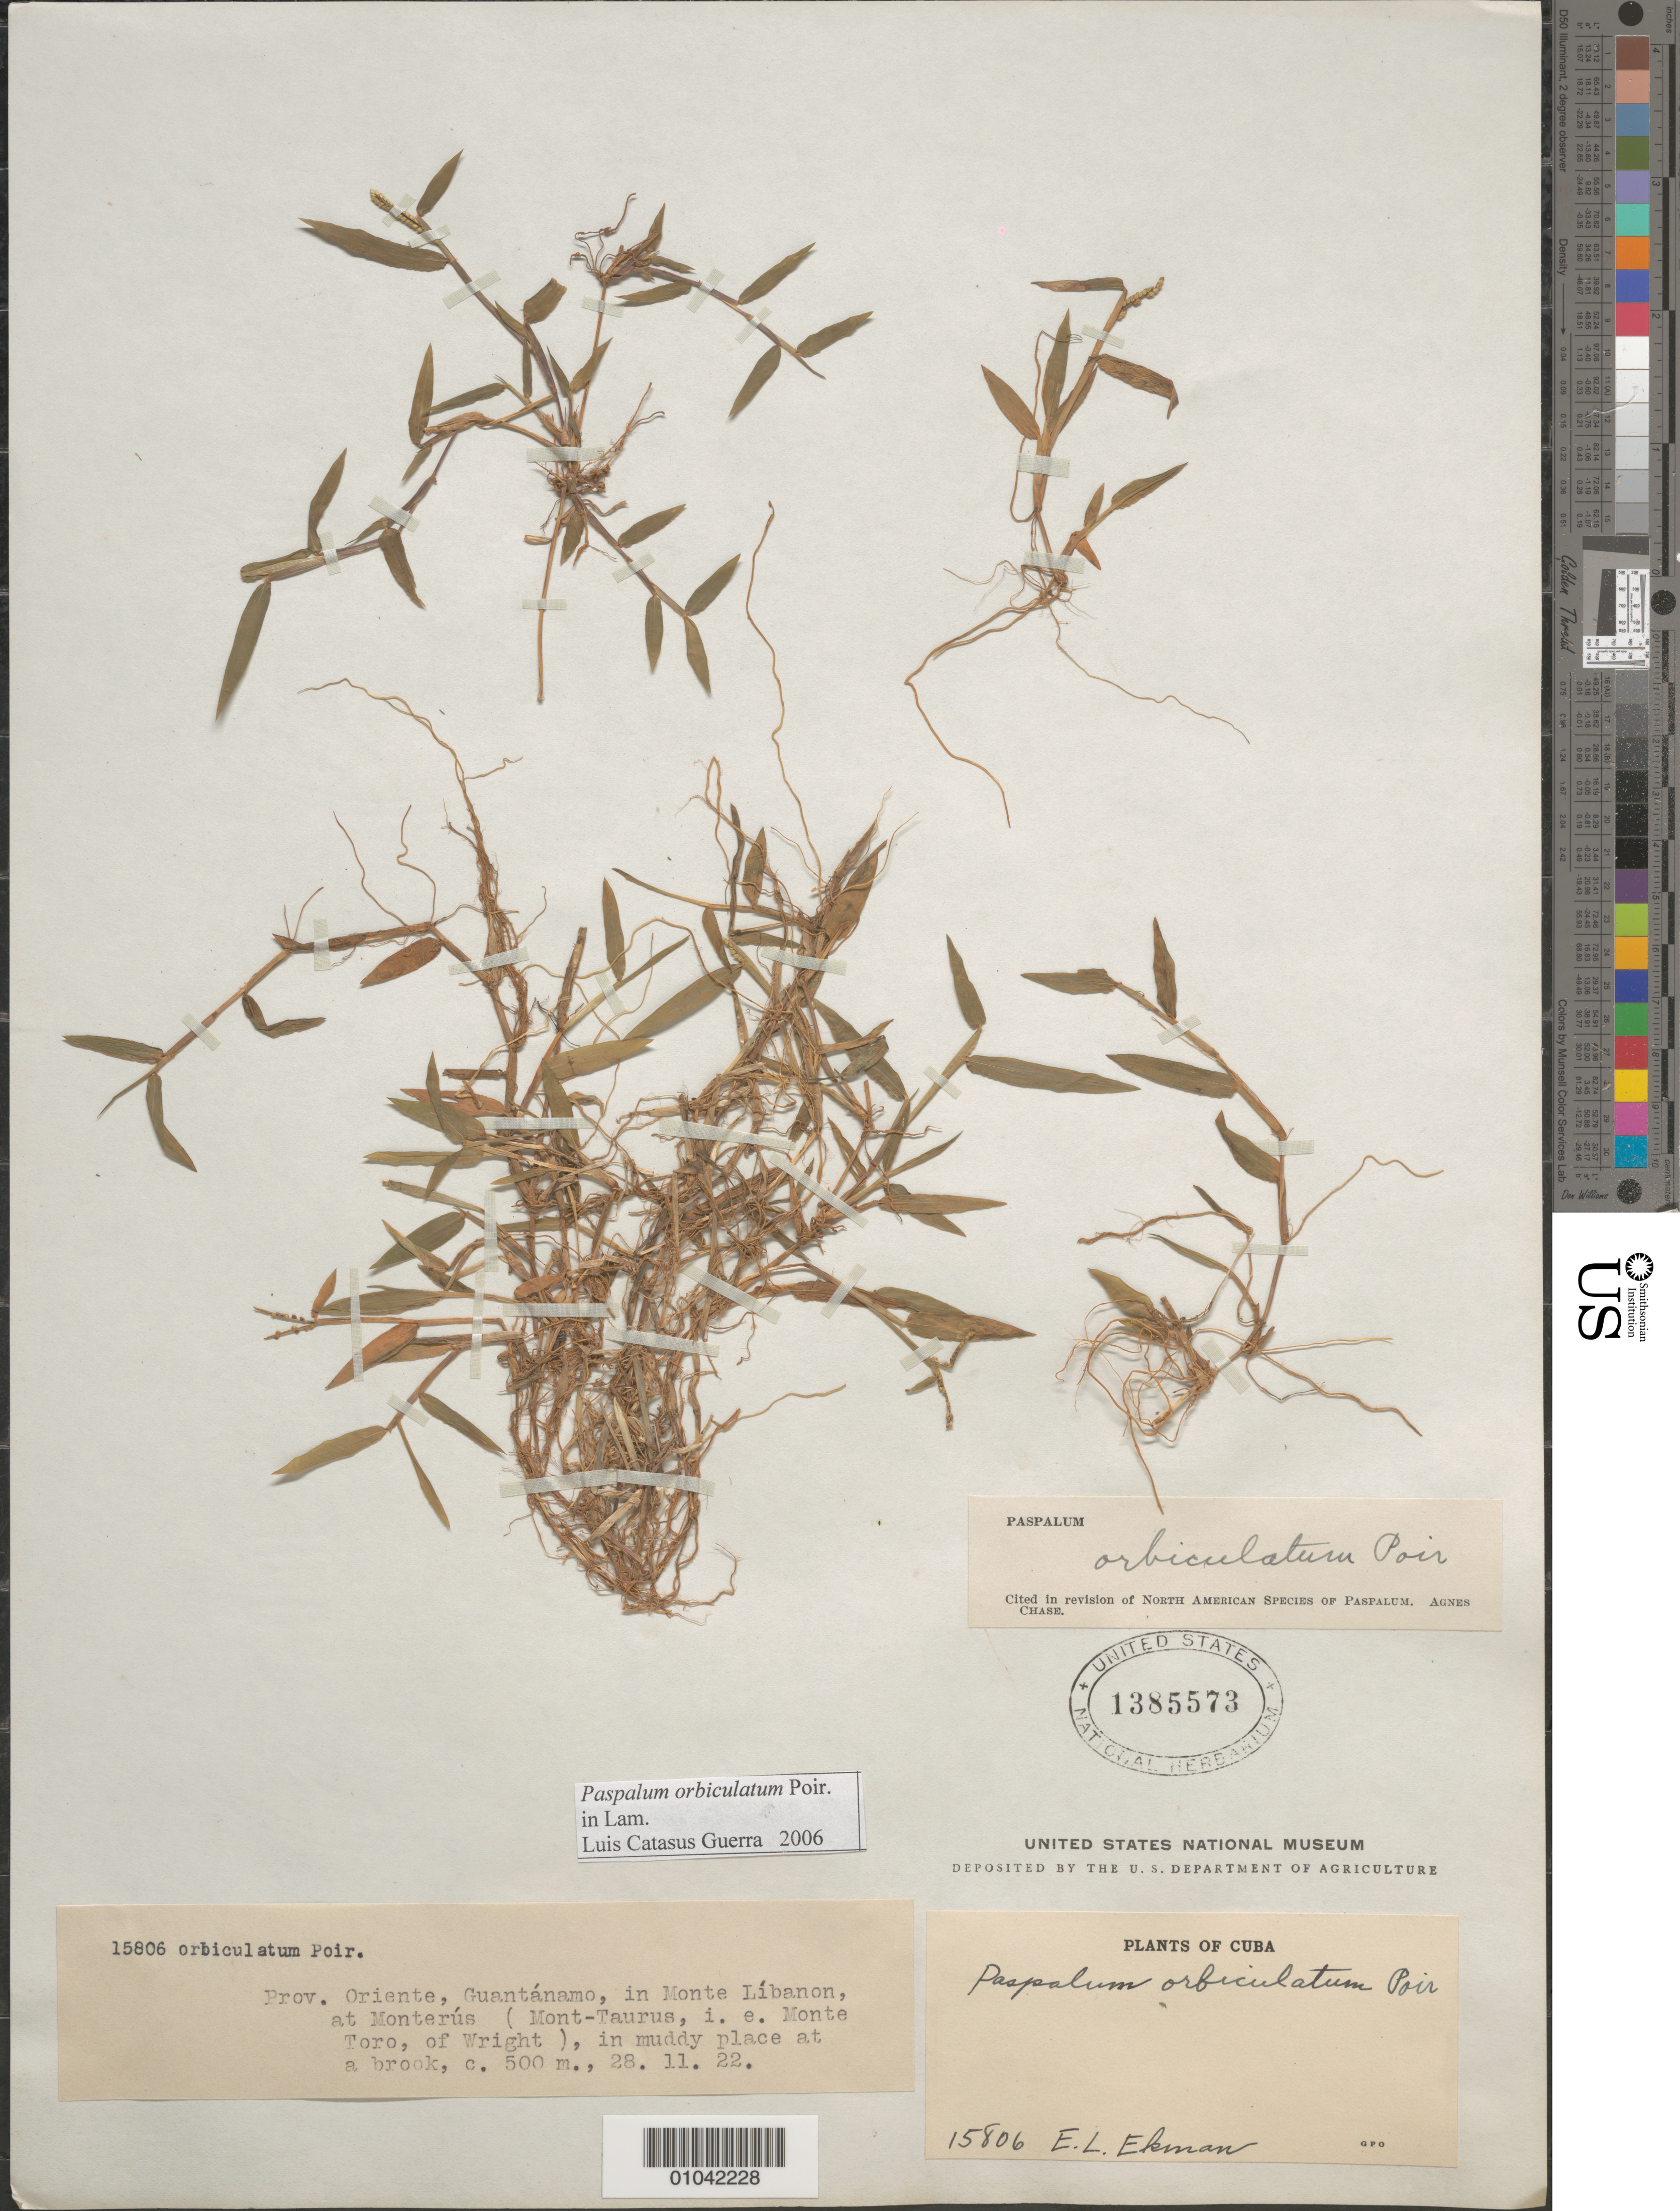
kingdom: Plantae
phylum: Tracheophyta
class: Liliopsida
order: Poales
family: Poaceae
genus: Paspalum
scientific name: Paspalum orbiculatum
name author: Poir.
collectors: E. L. Ekman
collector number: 15806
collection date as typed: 28 Nov 1922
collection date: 1922-11-28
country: Cuba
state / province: Guantanamo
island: Cuba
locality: Guantánamo, in Monte Libanon, at Monterus (Mont-Taurus, i e Monte Toro, of Wright)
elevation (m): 500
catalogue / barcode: US 1385573